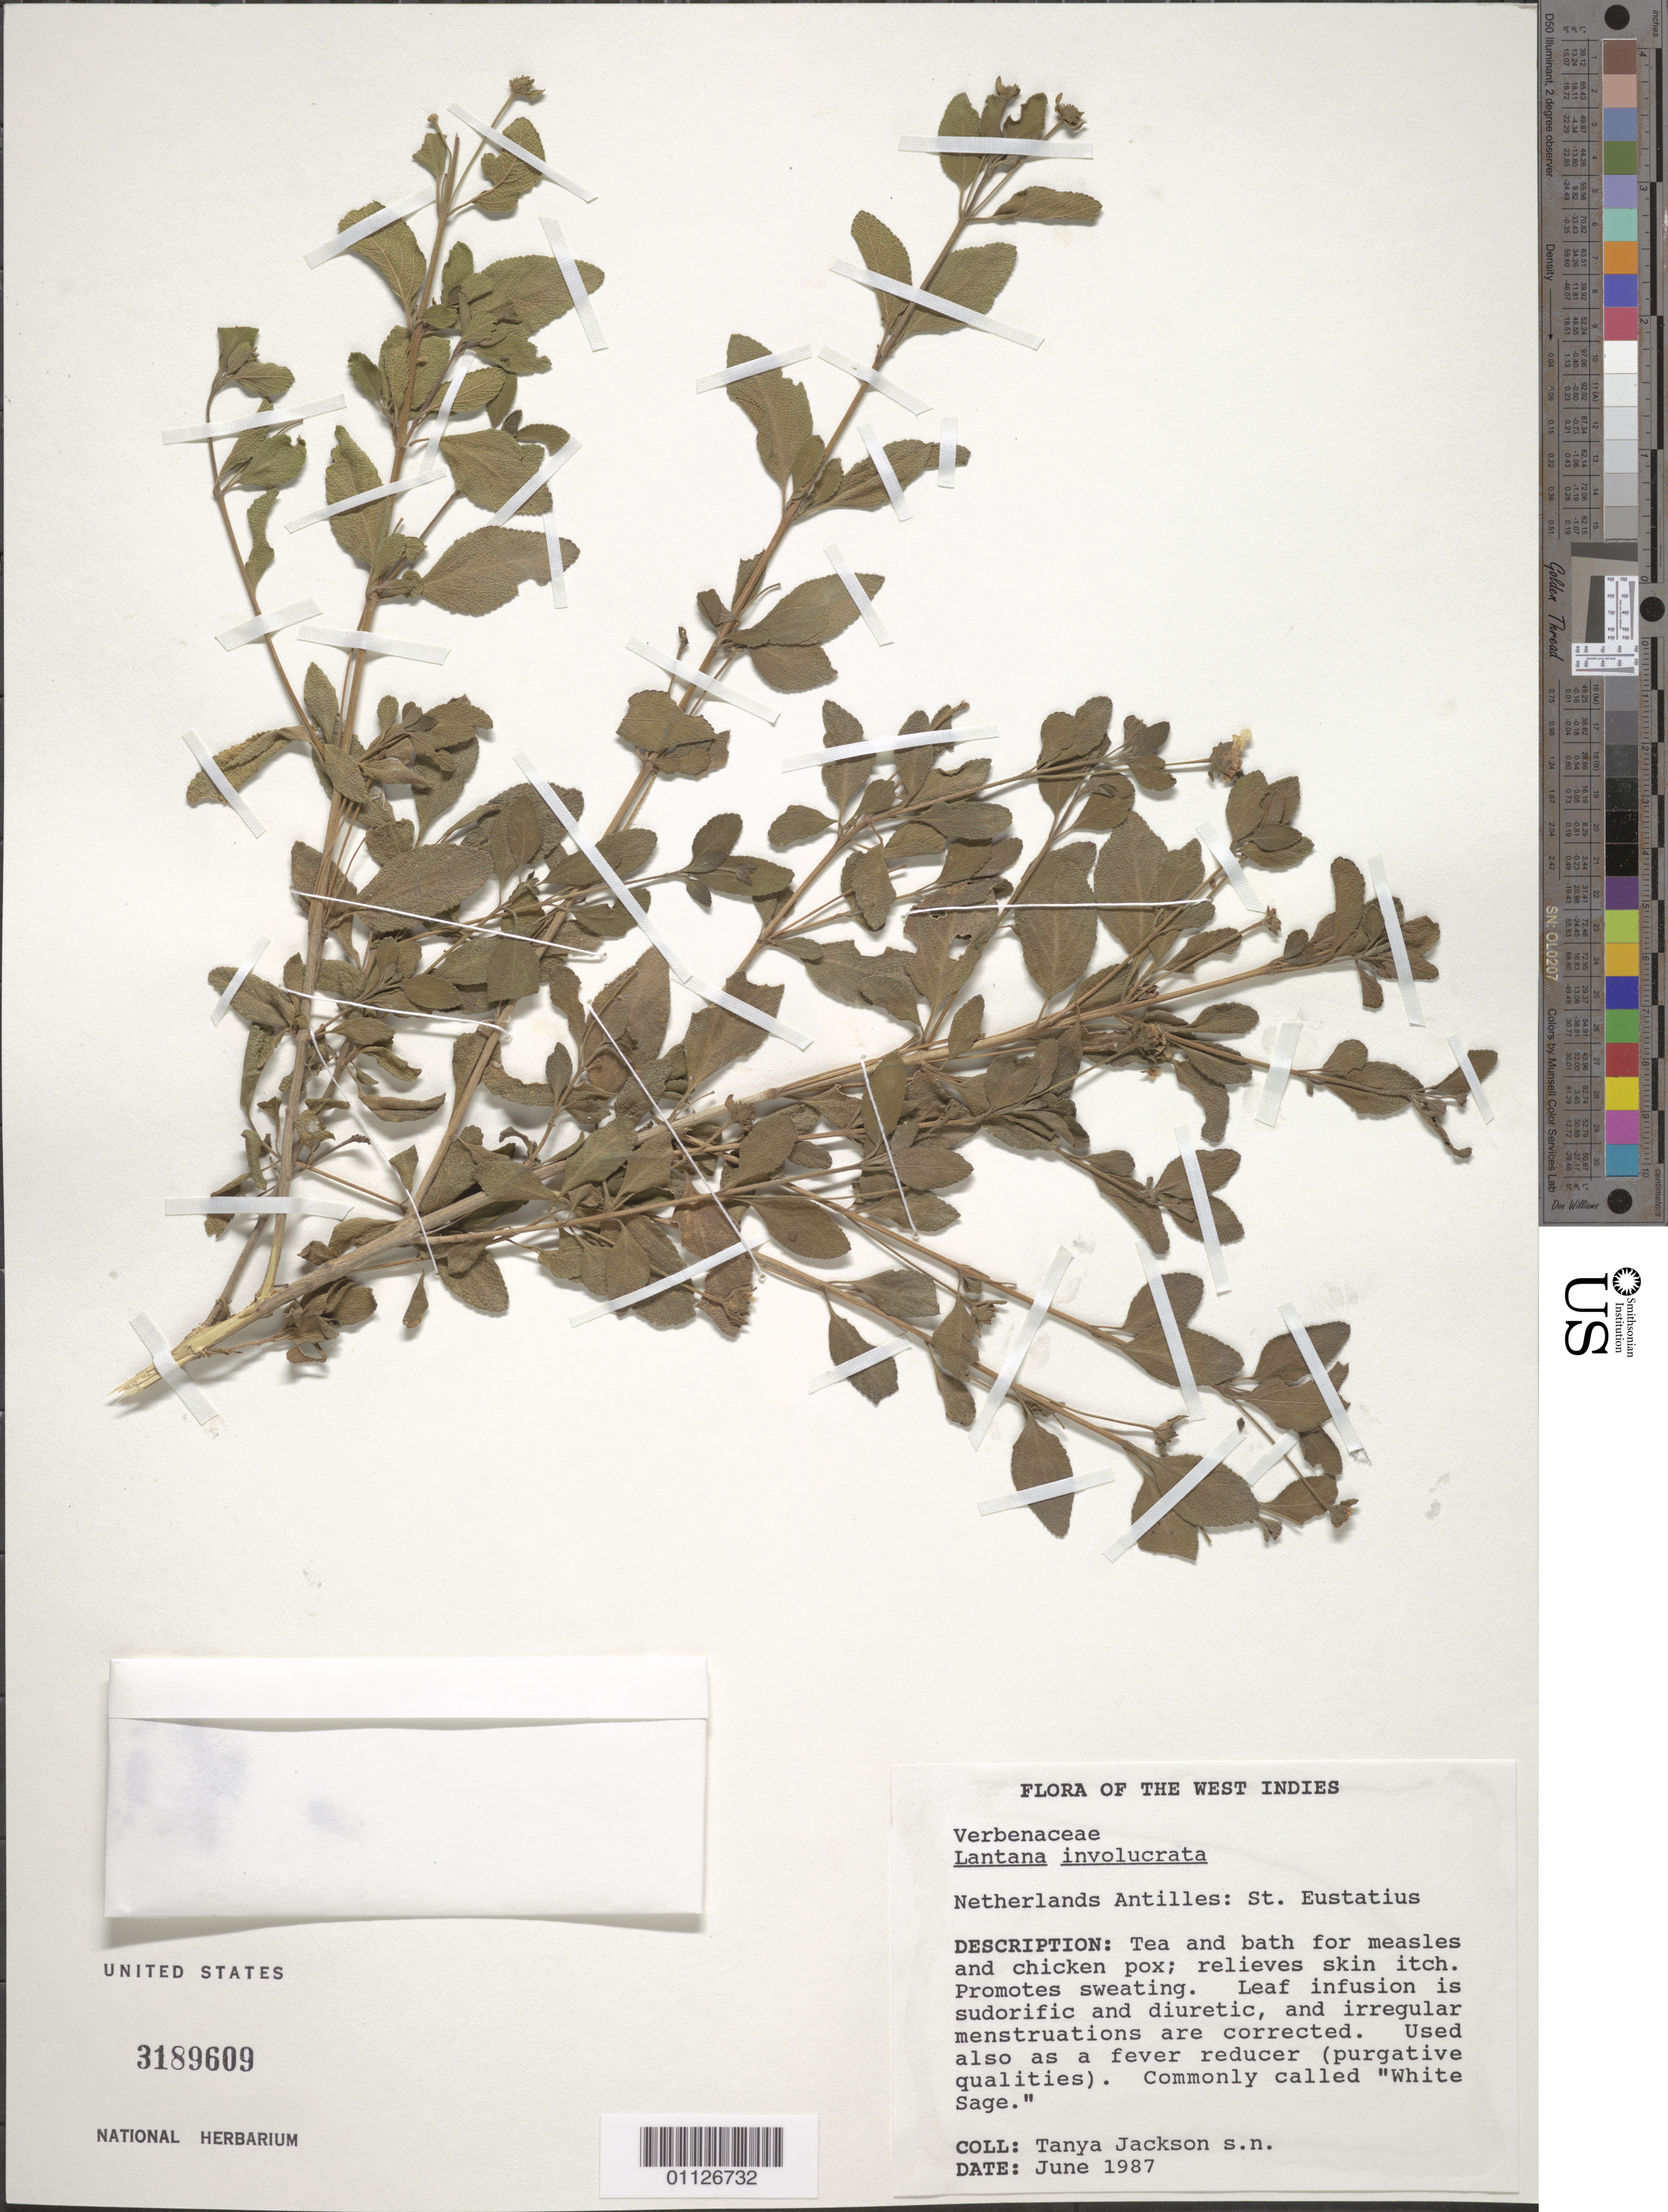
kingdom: Plantae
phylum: Tracheophyta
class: Magnoliopsida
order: Lamiales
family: Verbenaceae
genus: Lantana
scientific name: Lantana involucrata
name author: L.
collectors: T. Jackson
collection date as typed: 01 Jun 1987 to 30 Jun 1987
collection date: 1987-06-01/1987-06-30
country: Netherlands Antilles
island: Sint Eustatius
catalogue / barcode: US 3189609